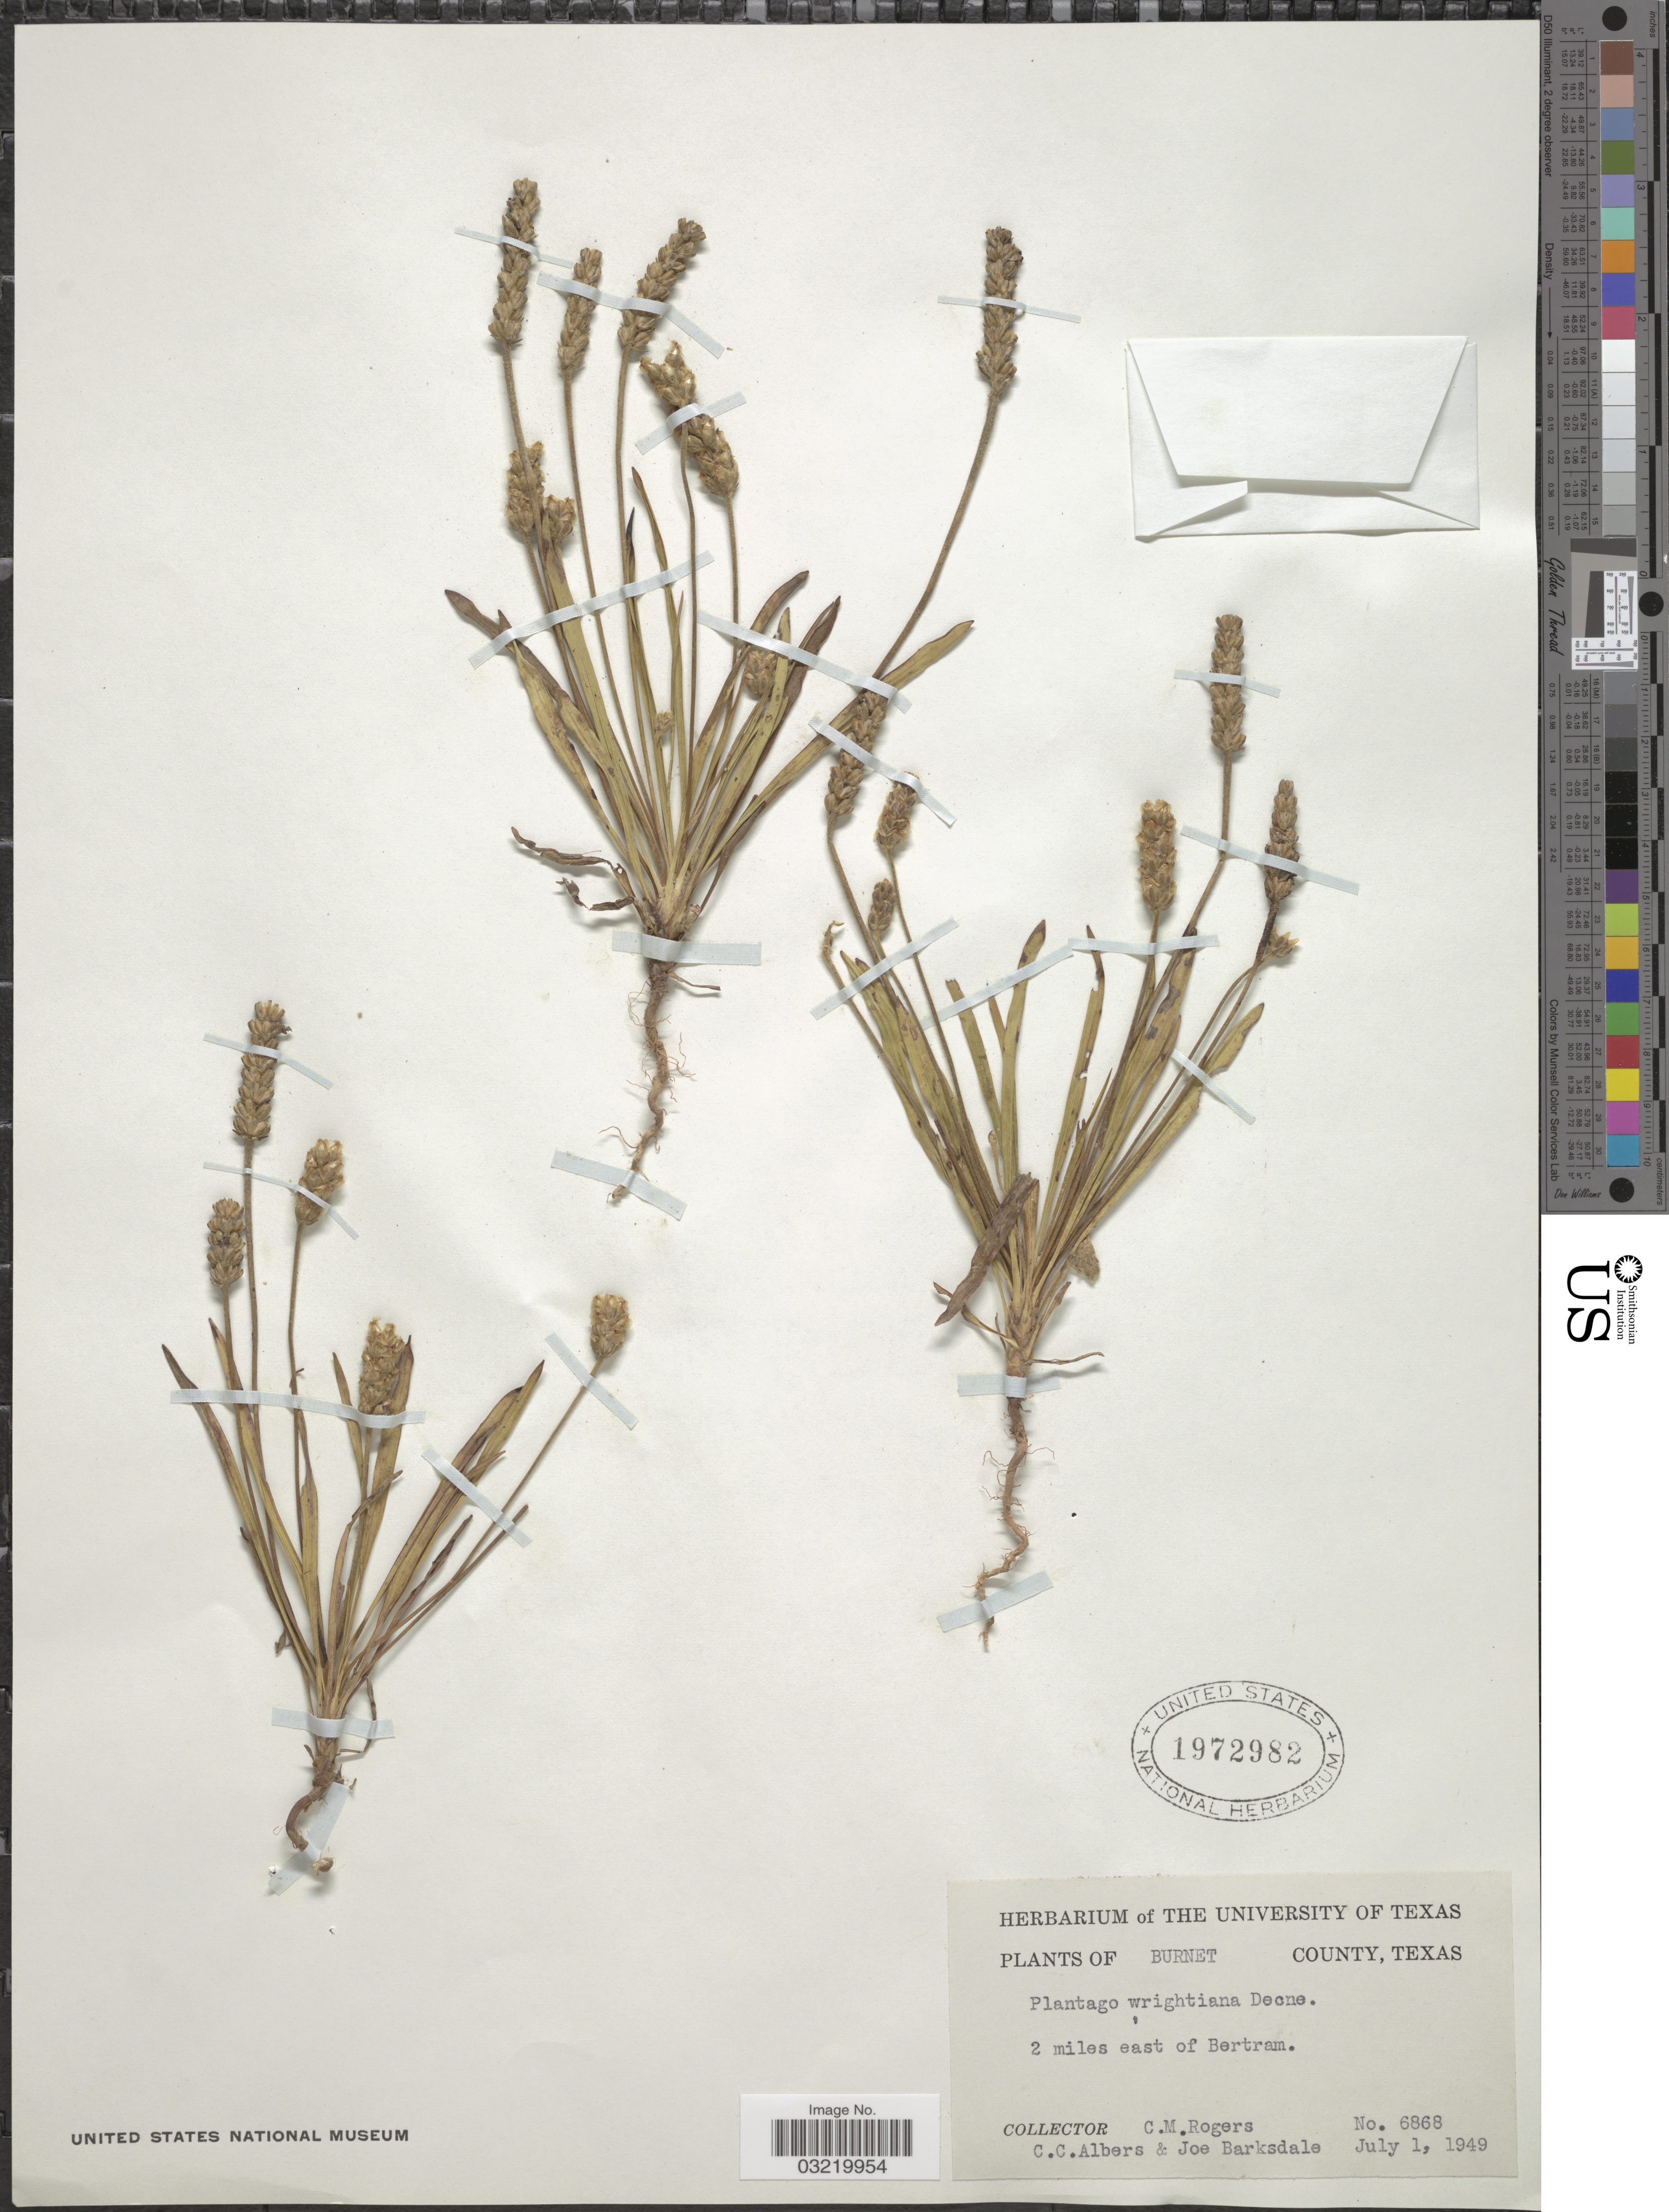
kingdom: Plantae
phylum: Tracheophyta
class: Magnoliopsida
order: Lamiales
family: Plantaginaceae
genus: Plantago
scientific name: Plantago wrightiana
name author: Decne. ex A. DC.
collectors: C. M. Rogers, C. Albers & J. Barksdale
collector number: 6868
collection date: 1949-07-01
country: United States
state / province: Texas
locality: Burnet County. 2 miles east of Bertram.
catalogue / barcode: US 1972982